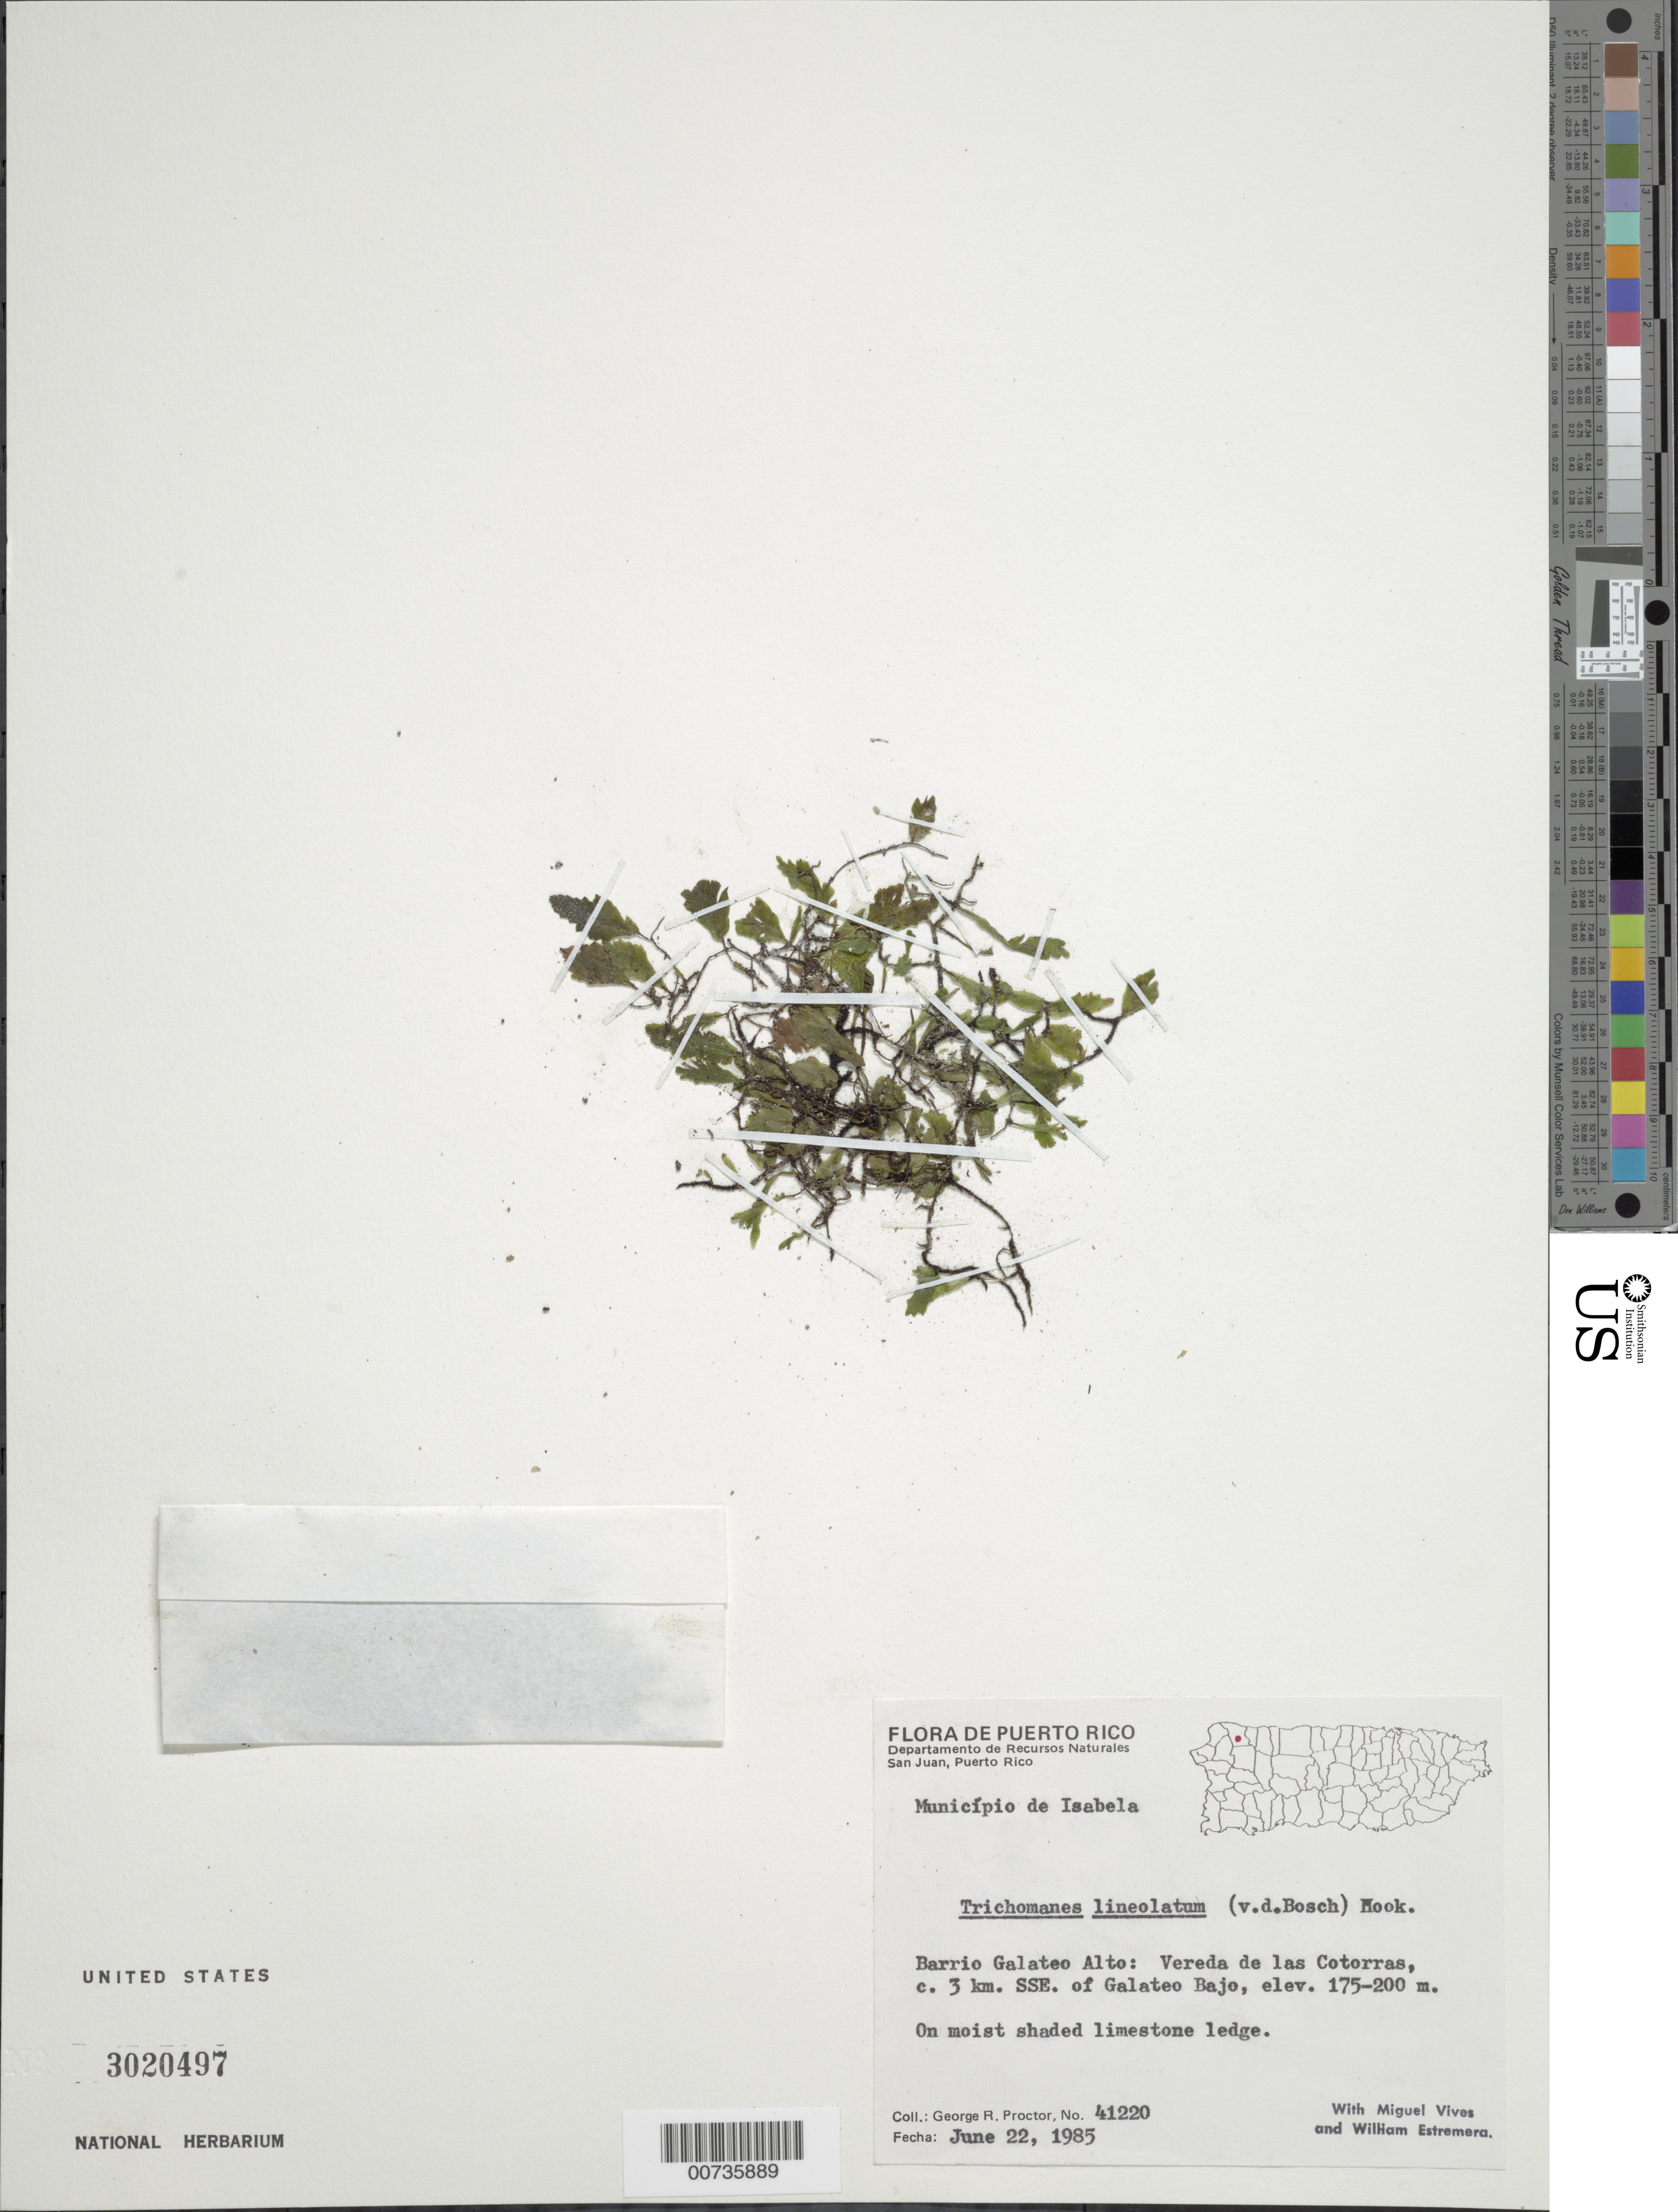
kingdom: Plantae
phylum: Tracheophyta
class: Polypodiopsida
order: Hymenophyllales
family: Hymenophyllaceae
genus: Didymoglossum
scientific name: Didymoglossum lineolatum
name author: Bosch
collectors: G. R. Proctor, M. Vives & W. Estremera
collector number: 41220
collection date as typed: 22 Jun 1985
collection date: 1985-06-22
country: Puerto Rico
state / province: Isabela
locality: Mun. Isabela, Barrio Galateo Alto: Vereda de las Cotorras, c. 3 km SSE of Galateo Bajo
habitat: On moist shaded limestone ledge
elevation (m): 175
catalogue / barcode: US 3020497